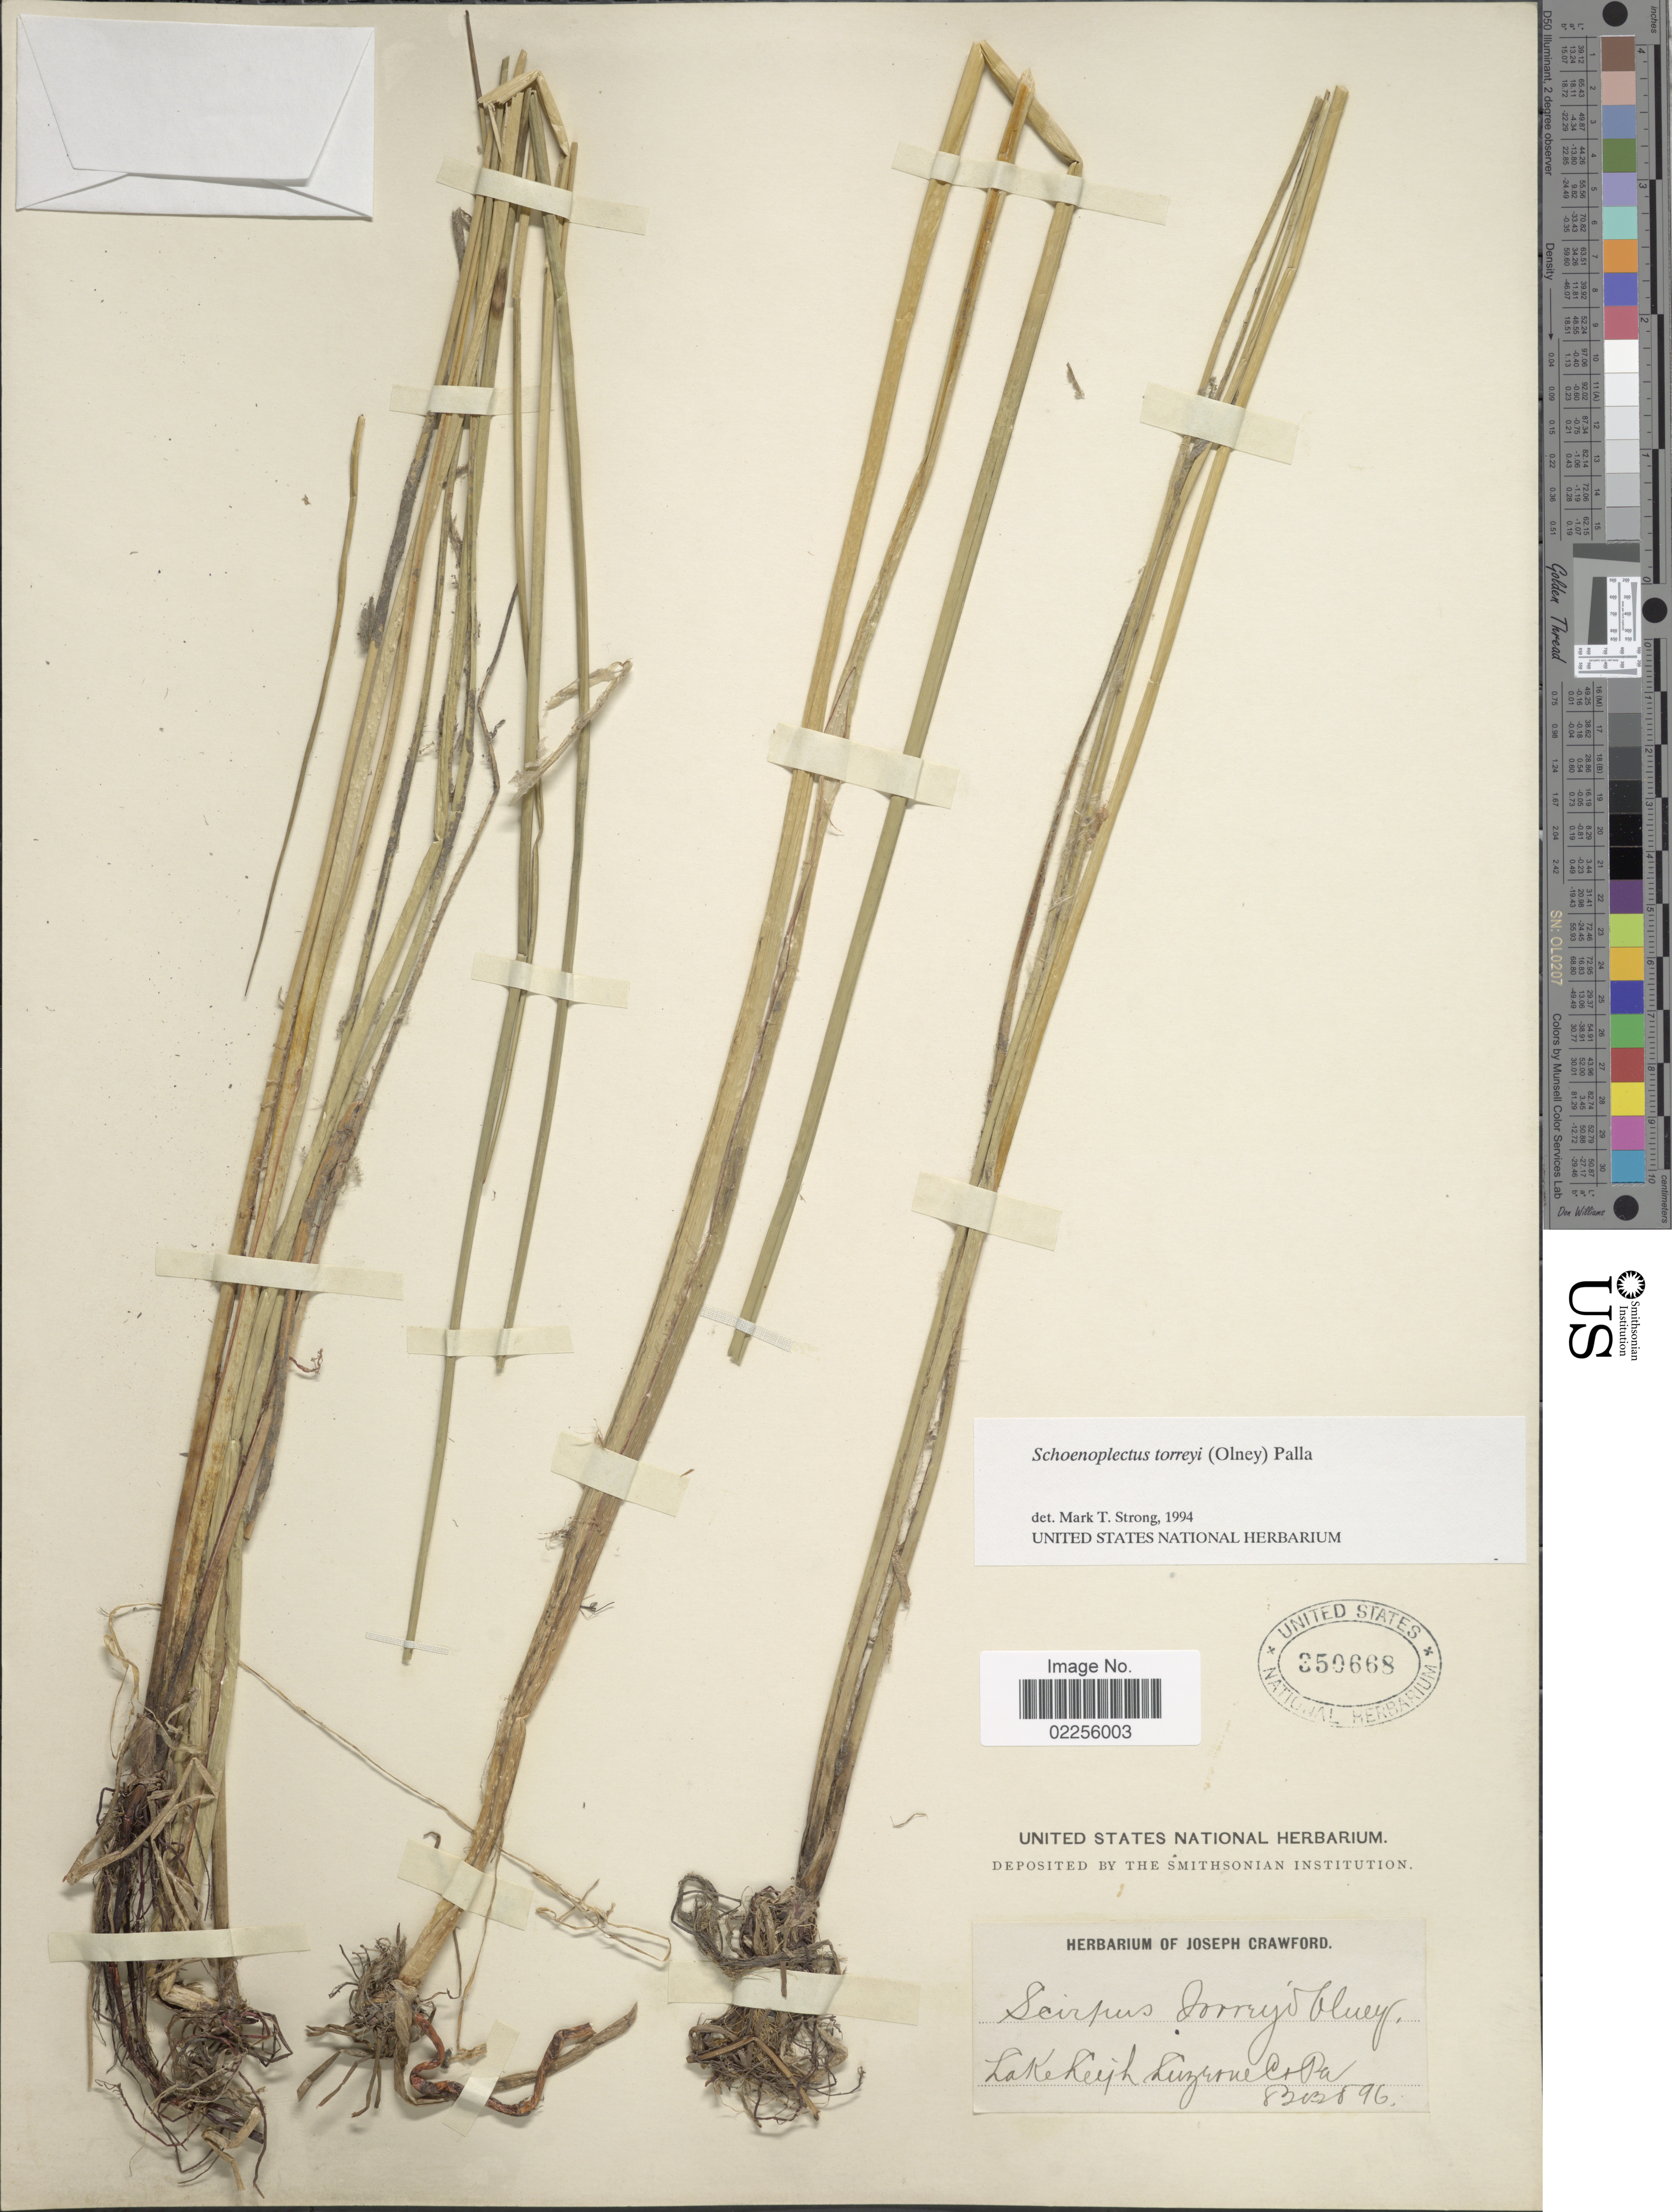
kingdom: Plantae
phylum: Tracheophyta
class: Liliopsida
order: Poales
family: Cyperaceae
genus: Schoenoplectus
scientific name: Schoenoplectus torreyi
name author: (Olney) Palla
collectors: ex herb. Joseph Crawford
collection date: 1896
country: United States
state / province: Pennsylvania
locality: Lake Leigh, Luzerne Co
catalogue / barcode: US 350668